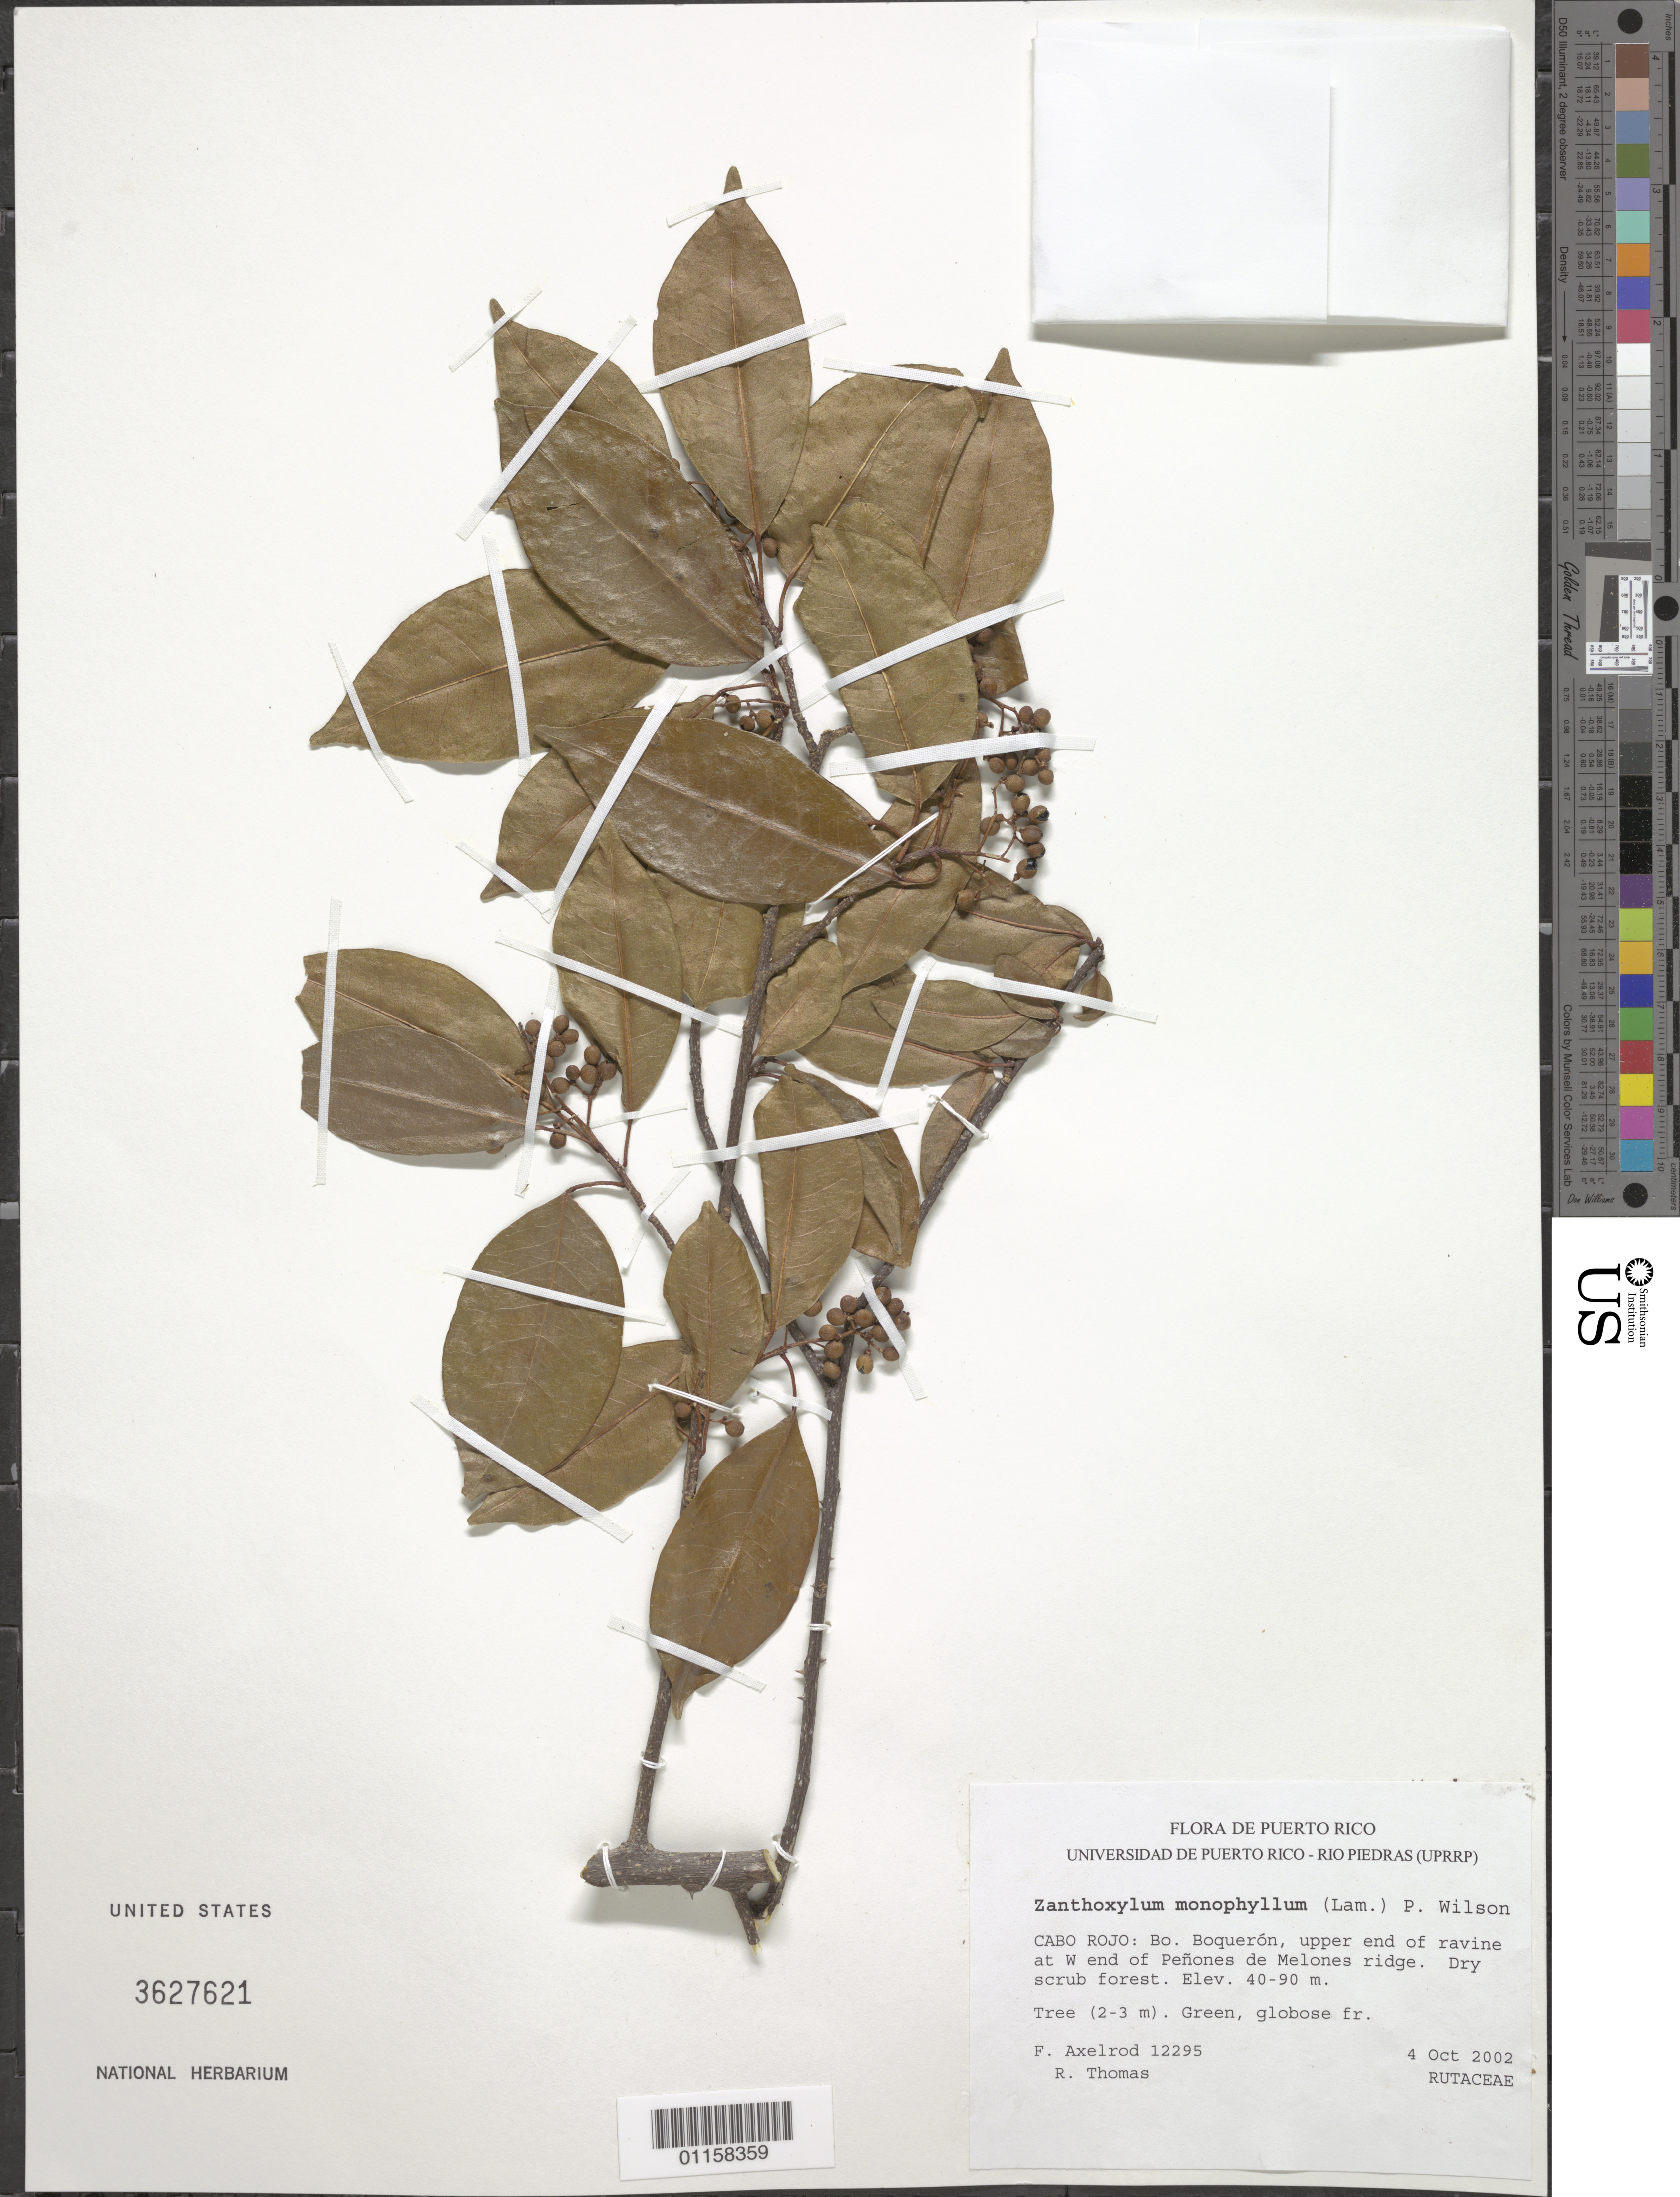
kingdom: Plantae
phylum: Tracheophyta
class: Magnoliopsida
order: Sapindales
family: Rutaceae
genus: Zanthoxylum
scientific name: Zanthoxylum monophyllum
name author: (Lam.) P. Wilson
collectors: F. S. Axelrod & R. Thomas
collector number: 12295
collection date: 2002-10-04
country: Puerto Rico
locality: Cabo Rojo. Bo. Boquerón, upper end of ravine at W end of Beñones de Melones ridge.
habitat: Dry scrub forest.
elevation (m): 40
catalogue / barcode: US 3627621